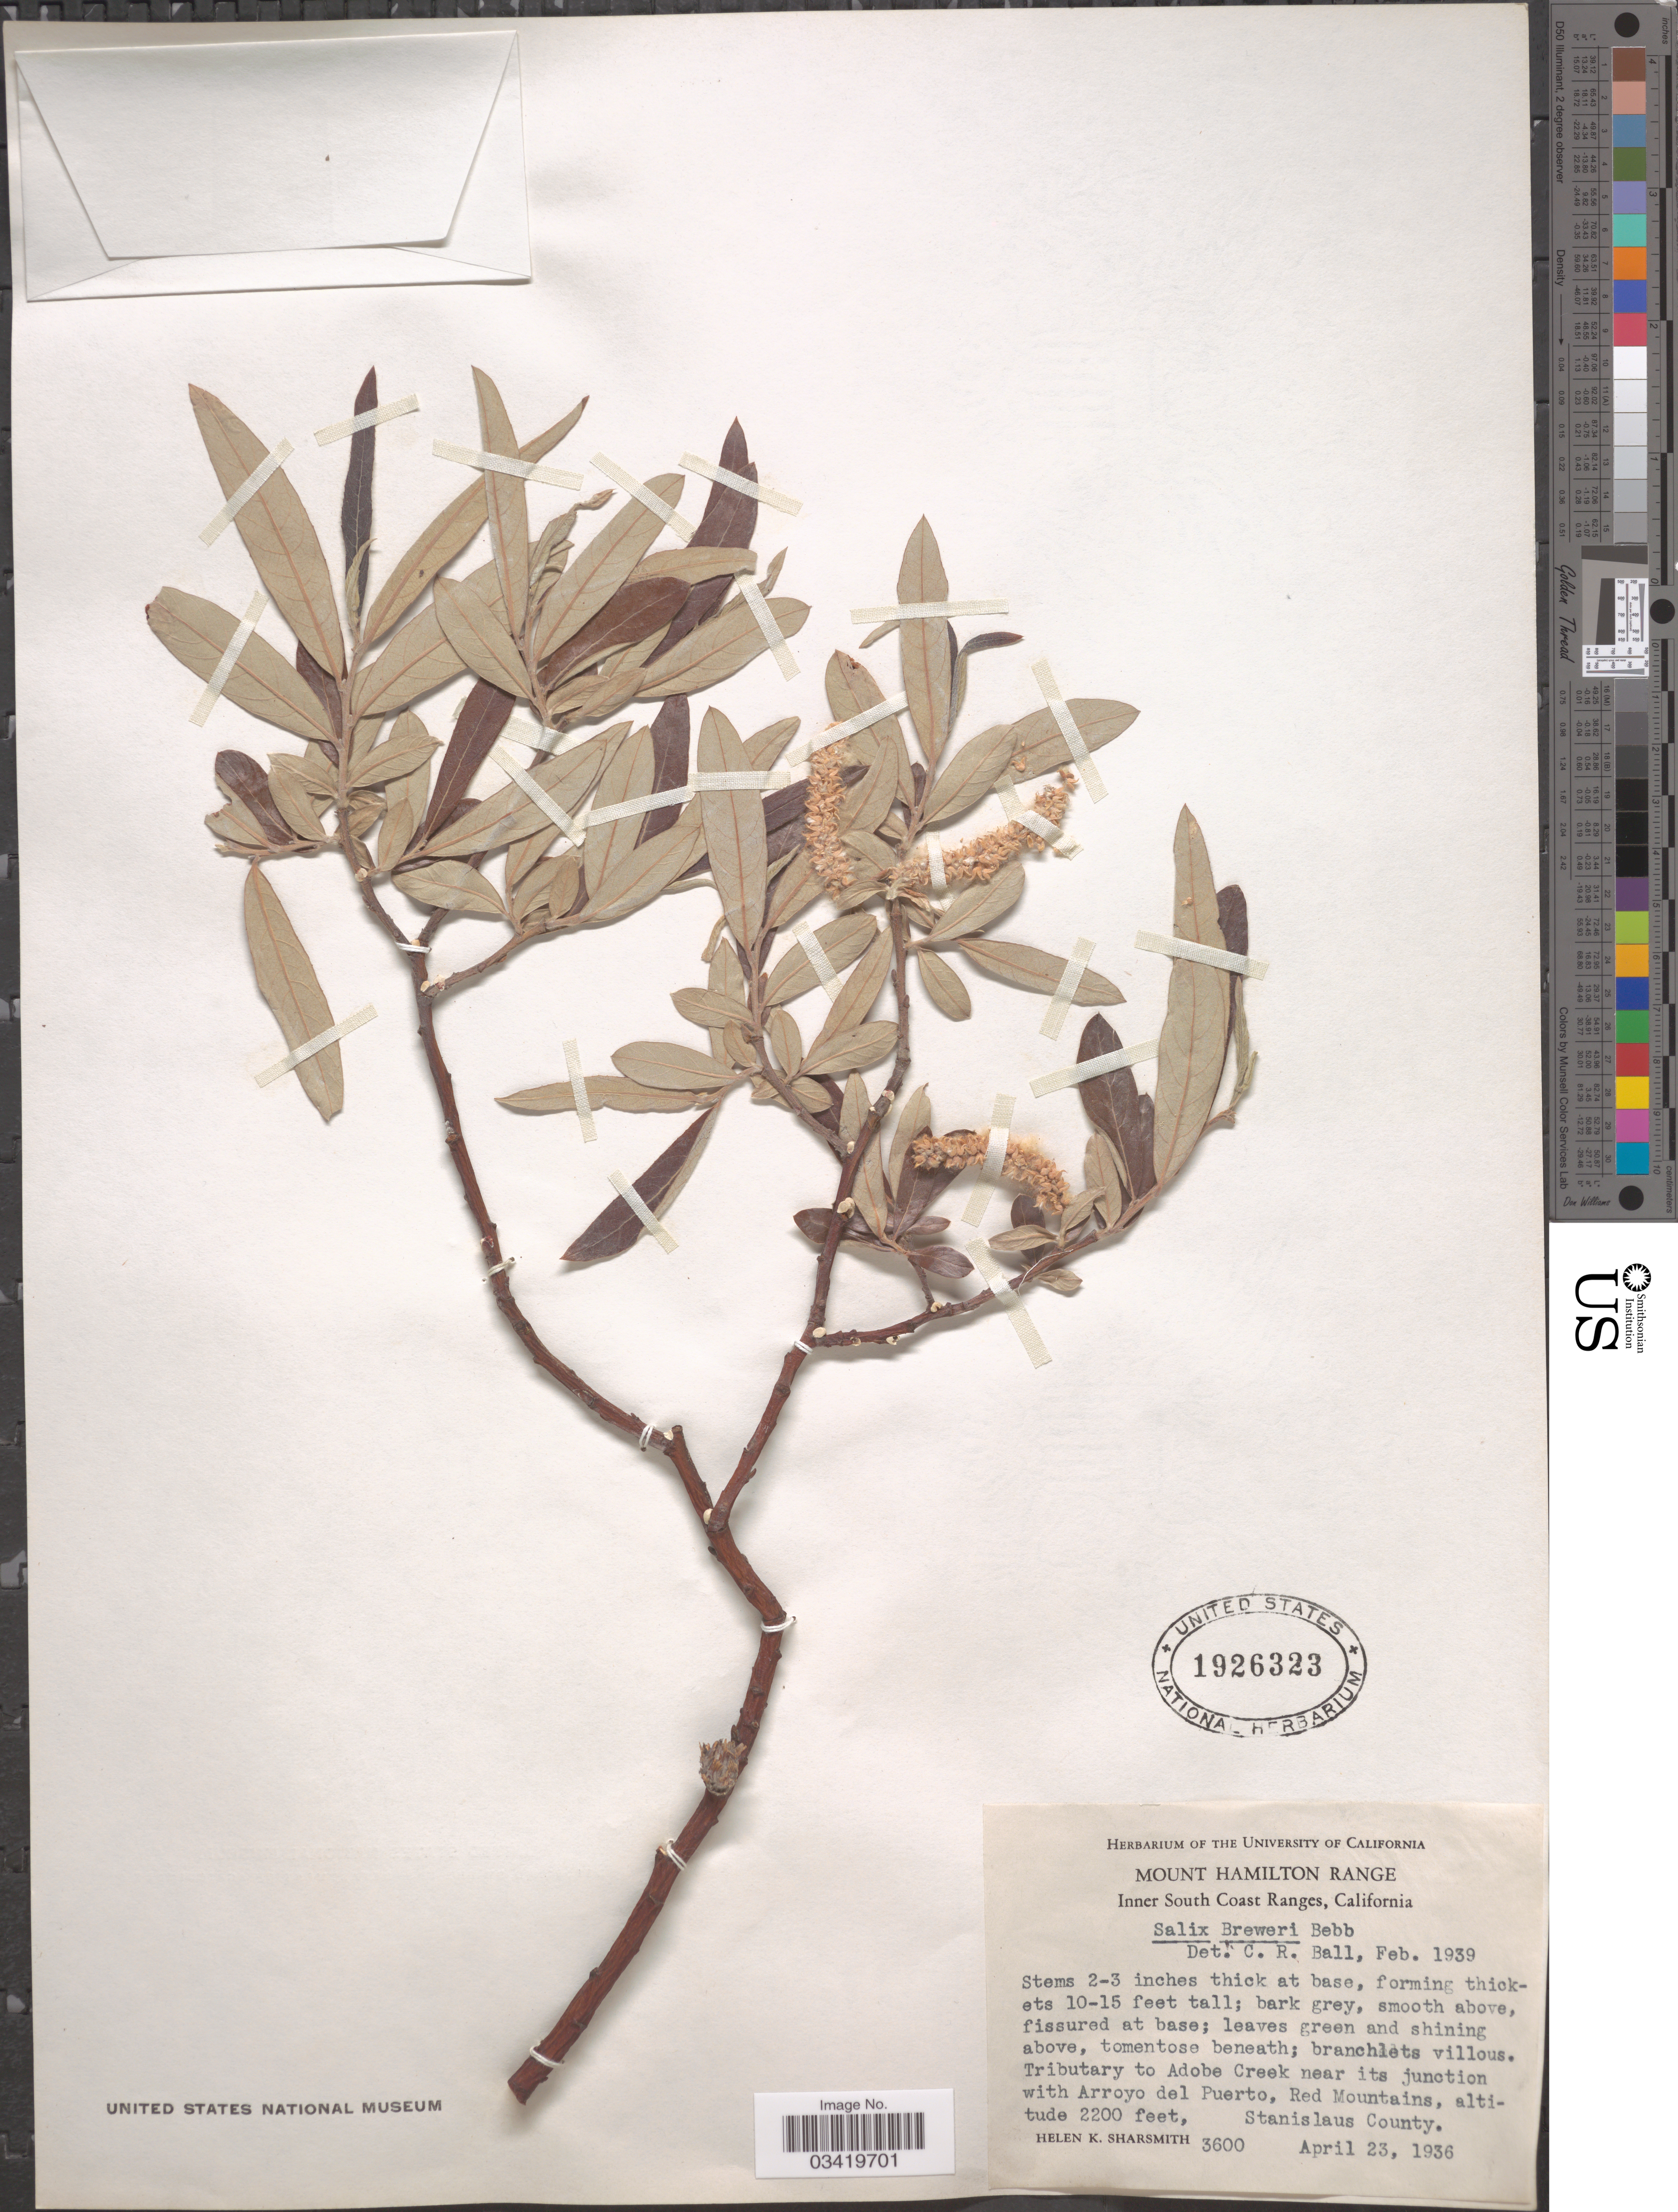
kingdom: Plantae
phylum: Tracheophyta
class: Magnoliopsida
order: Malpighiales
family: Salicaceae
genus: Salix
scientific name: Salix breweri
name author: Bebb in S. Watson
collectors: H. Sharsmith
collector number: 3600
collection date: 1936-04-23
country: United States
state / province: California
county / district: Stanislaus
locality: Mount Hamilton Range. Inner South Coast Ranges. Tributary to Adobe Creek near its junction with Arroyo de Puerto, Red Mountains. Stanislaus County.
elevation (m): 671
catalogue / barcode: US 1926323